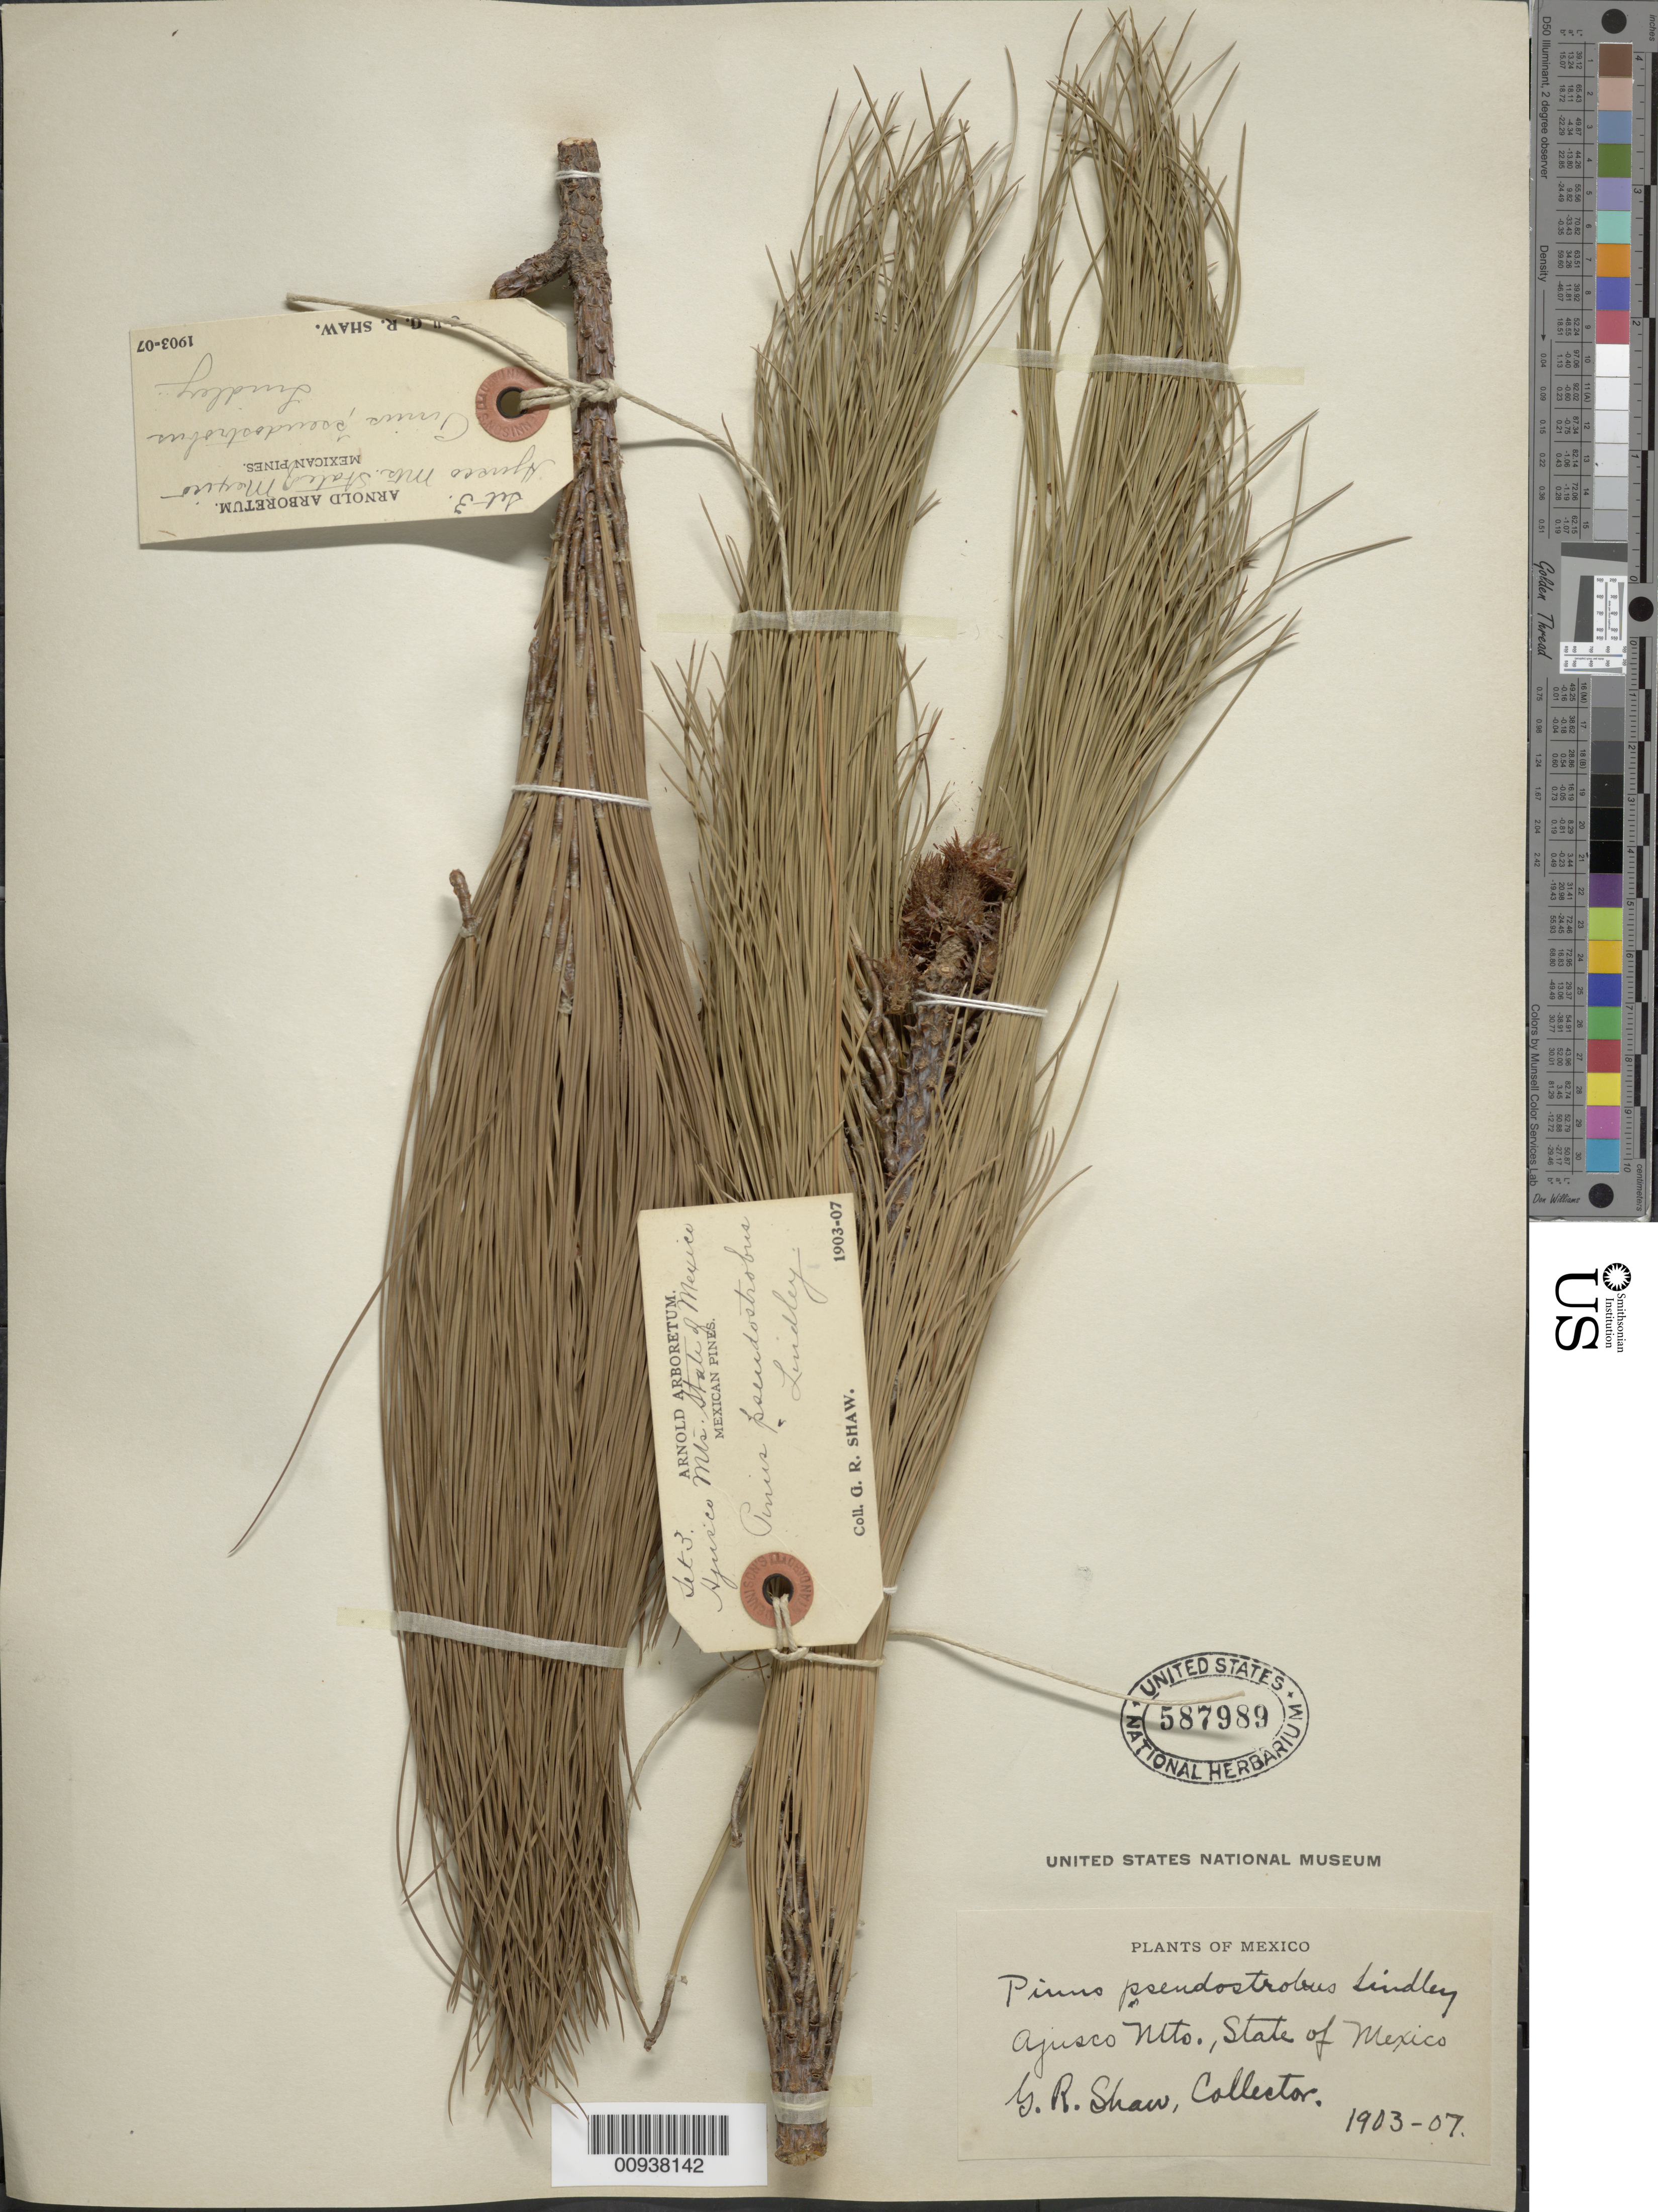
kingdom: Plantae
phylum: Tracheophyta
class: Pinopsida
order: Pinales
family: Pinaceae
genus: Pinus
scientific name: Pinus pseudostrobus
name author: Lindl.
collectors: G. R. Shaw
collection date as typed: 1903 to -- --- 1907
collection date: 1903/1907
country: Mexico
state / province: México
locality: Ajusco Mts.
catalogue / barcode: US 587989